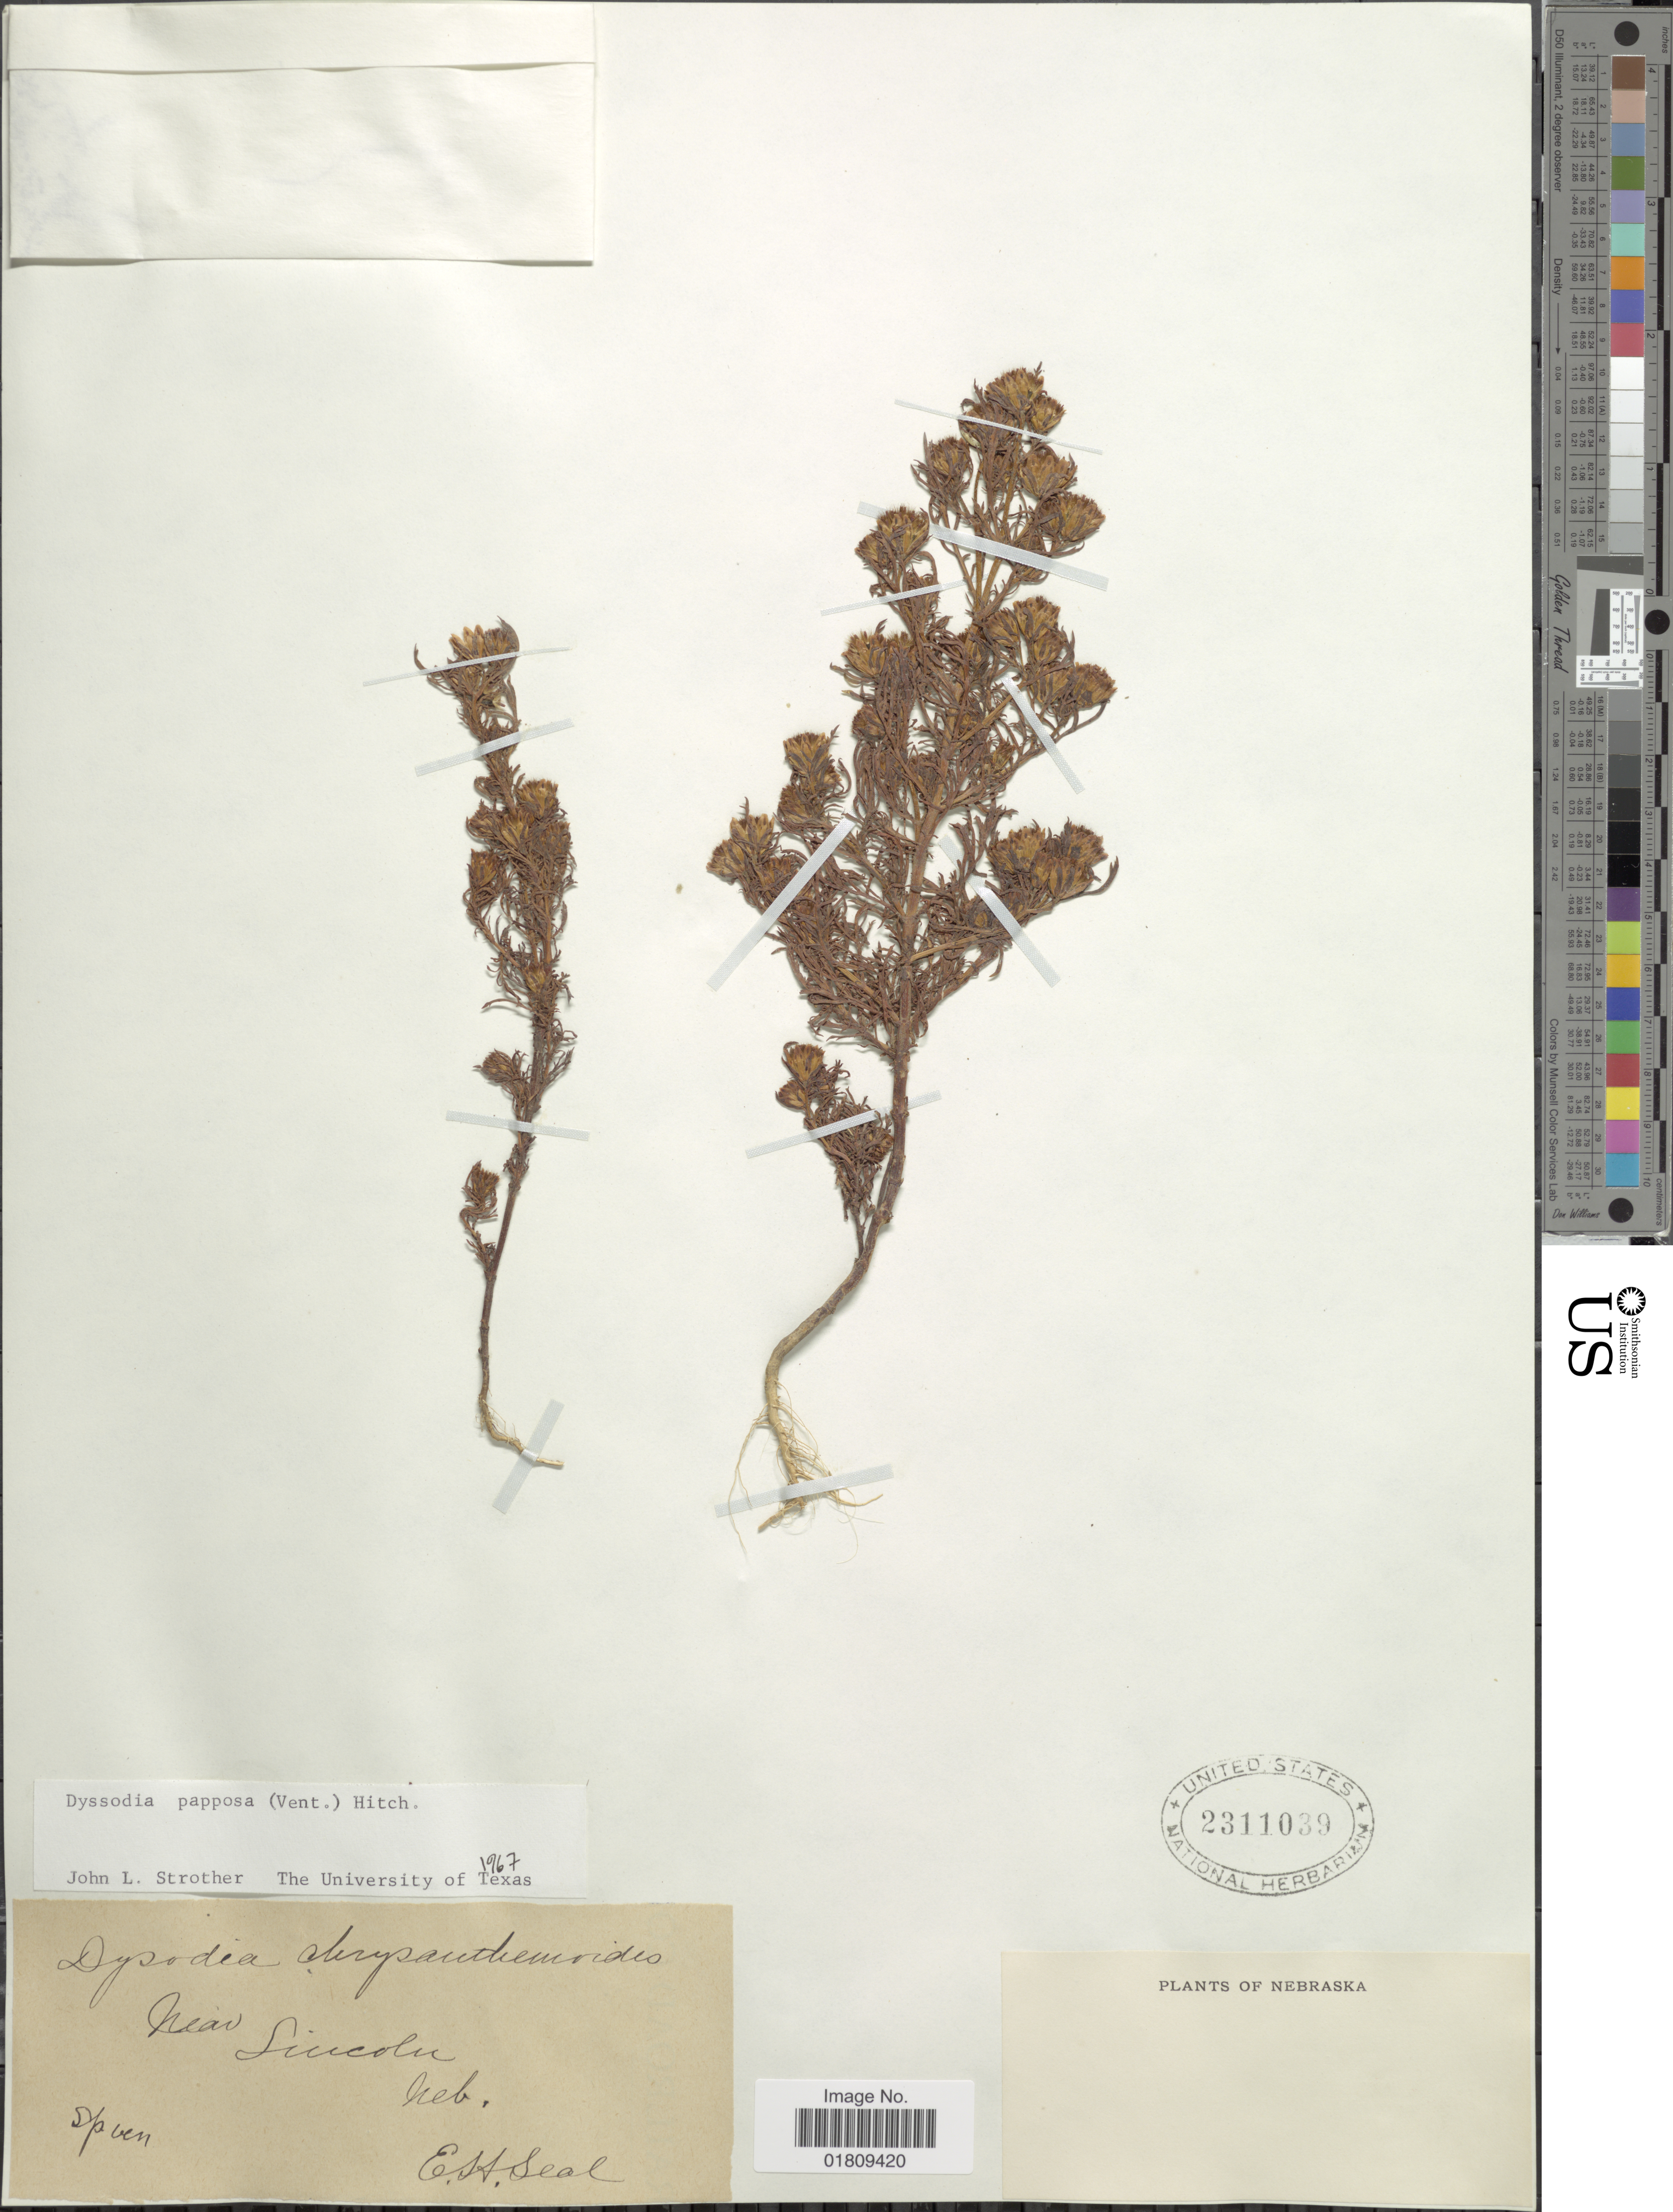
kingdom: Plantae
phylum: Tracheophyta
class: Magnoliopsida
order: Asterales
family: Asteraceae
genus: Dyssodia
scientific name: Dyssodia papposa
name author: (Vent.) Hitchc.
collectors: E. Seal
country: United States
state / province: Nebraska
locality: Near Lincoln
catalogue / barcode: US 2311039